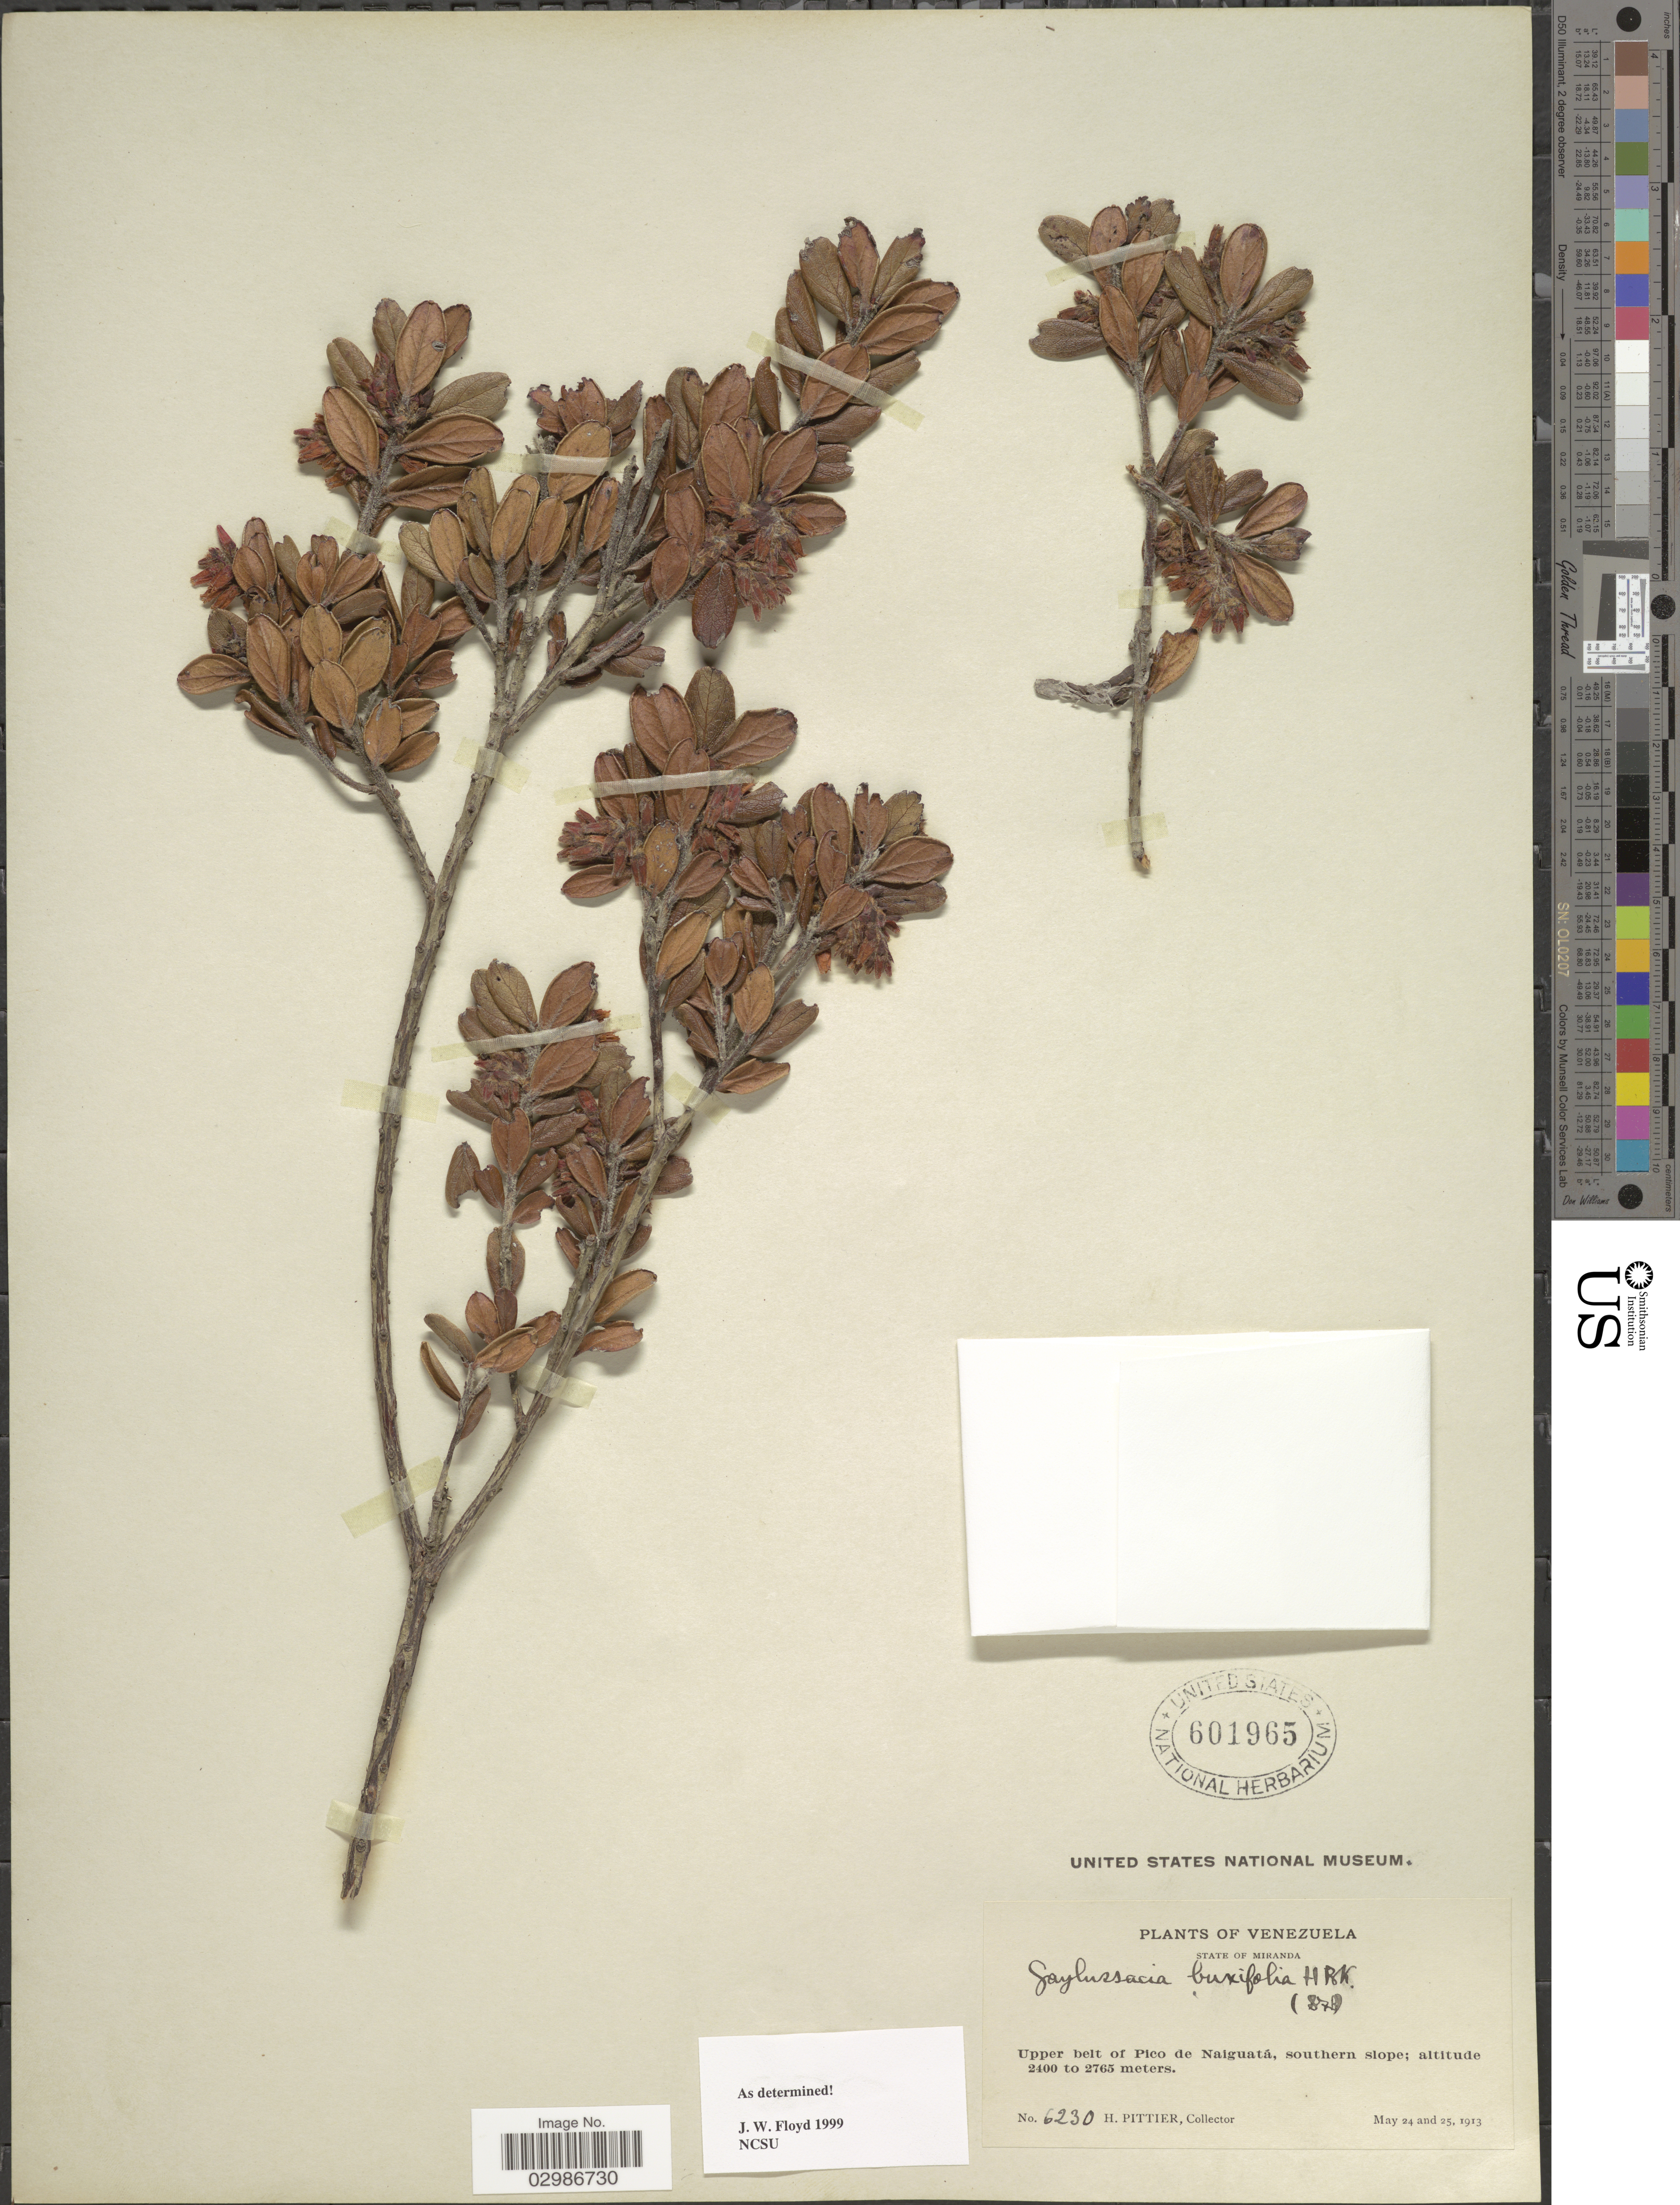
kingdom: Plantae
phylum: Tracheophyta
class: Magnoliopsida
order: Ericales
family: Ericaceae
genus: Gaylussacia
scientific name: Gaylussacia buxifolia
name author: Kunth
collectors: H. F. Pittier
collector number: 6230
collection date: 1913-05-24/1913-05-25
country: Venezuela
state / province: Miranda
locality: Upper belt of Pico de Naiguatá, southern slope.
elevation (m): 2400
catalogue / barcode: US 601965